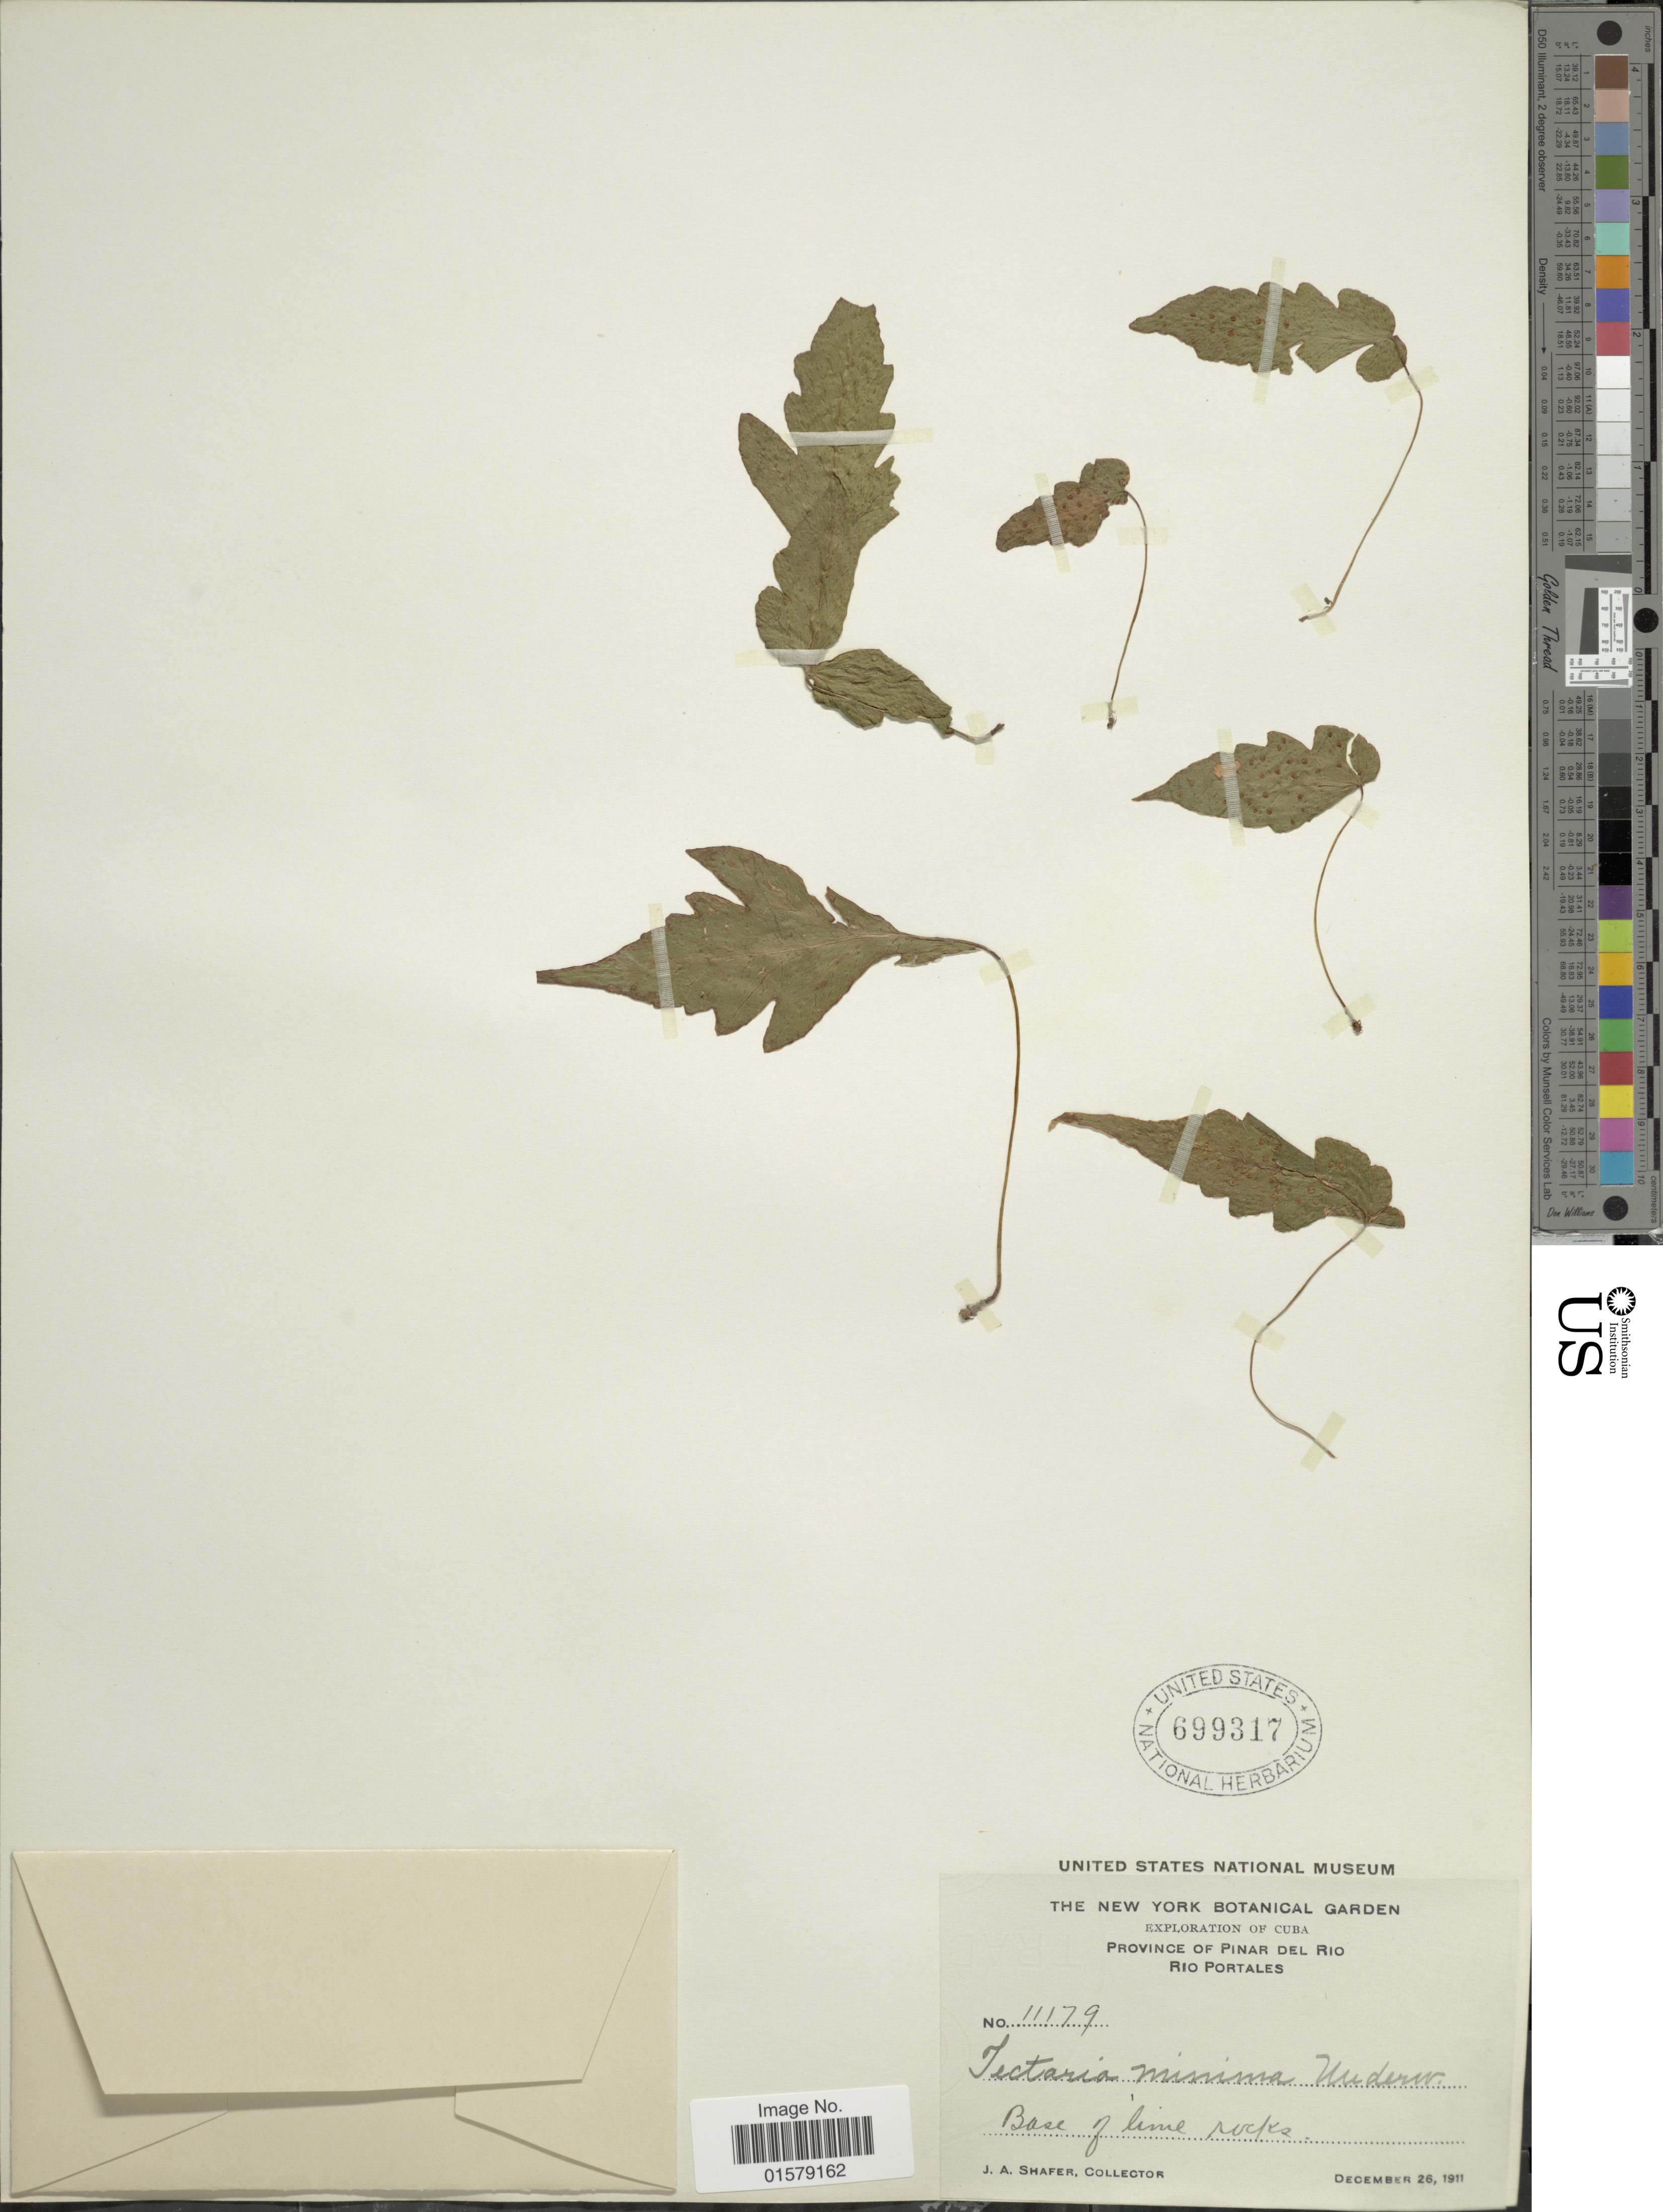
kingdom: Plantae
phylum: Tracheophyta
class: Polypodiopsida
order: Polypodiales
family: Tectariaceae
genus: Tectaria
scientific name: Tectaria fimbriata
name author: (Willd.) Lourteig & Proctor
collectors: J. A. Shafer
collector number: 11179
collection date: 1911-12-26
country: Cuba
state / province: Pinar del Río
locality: Rio Portales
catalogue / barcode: US 699317